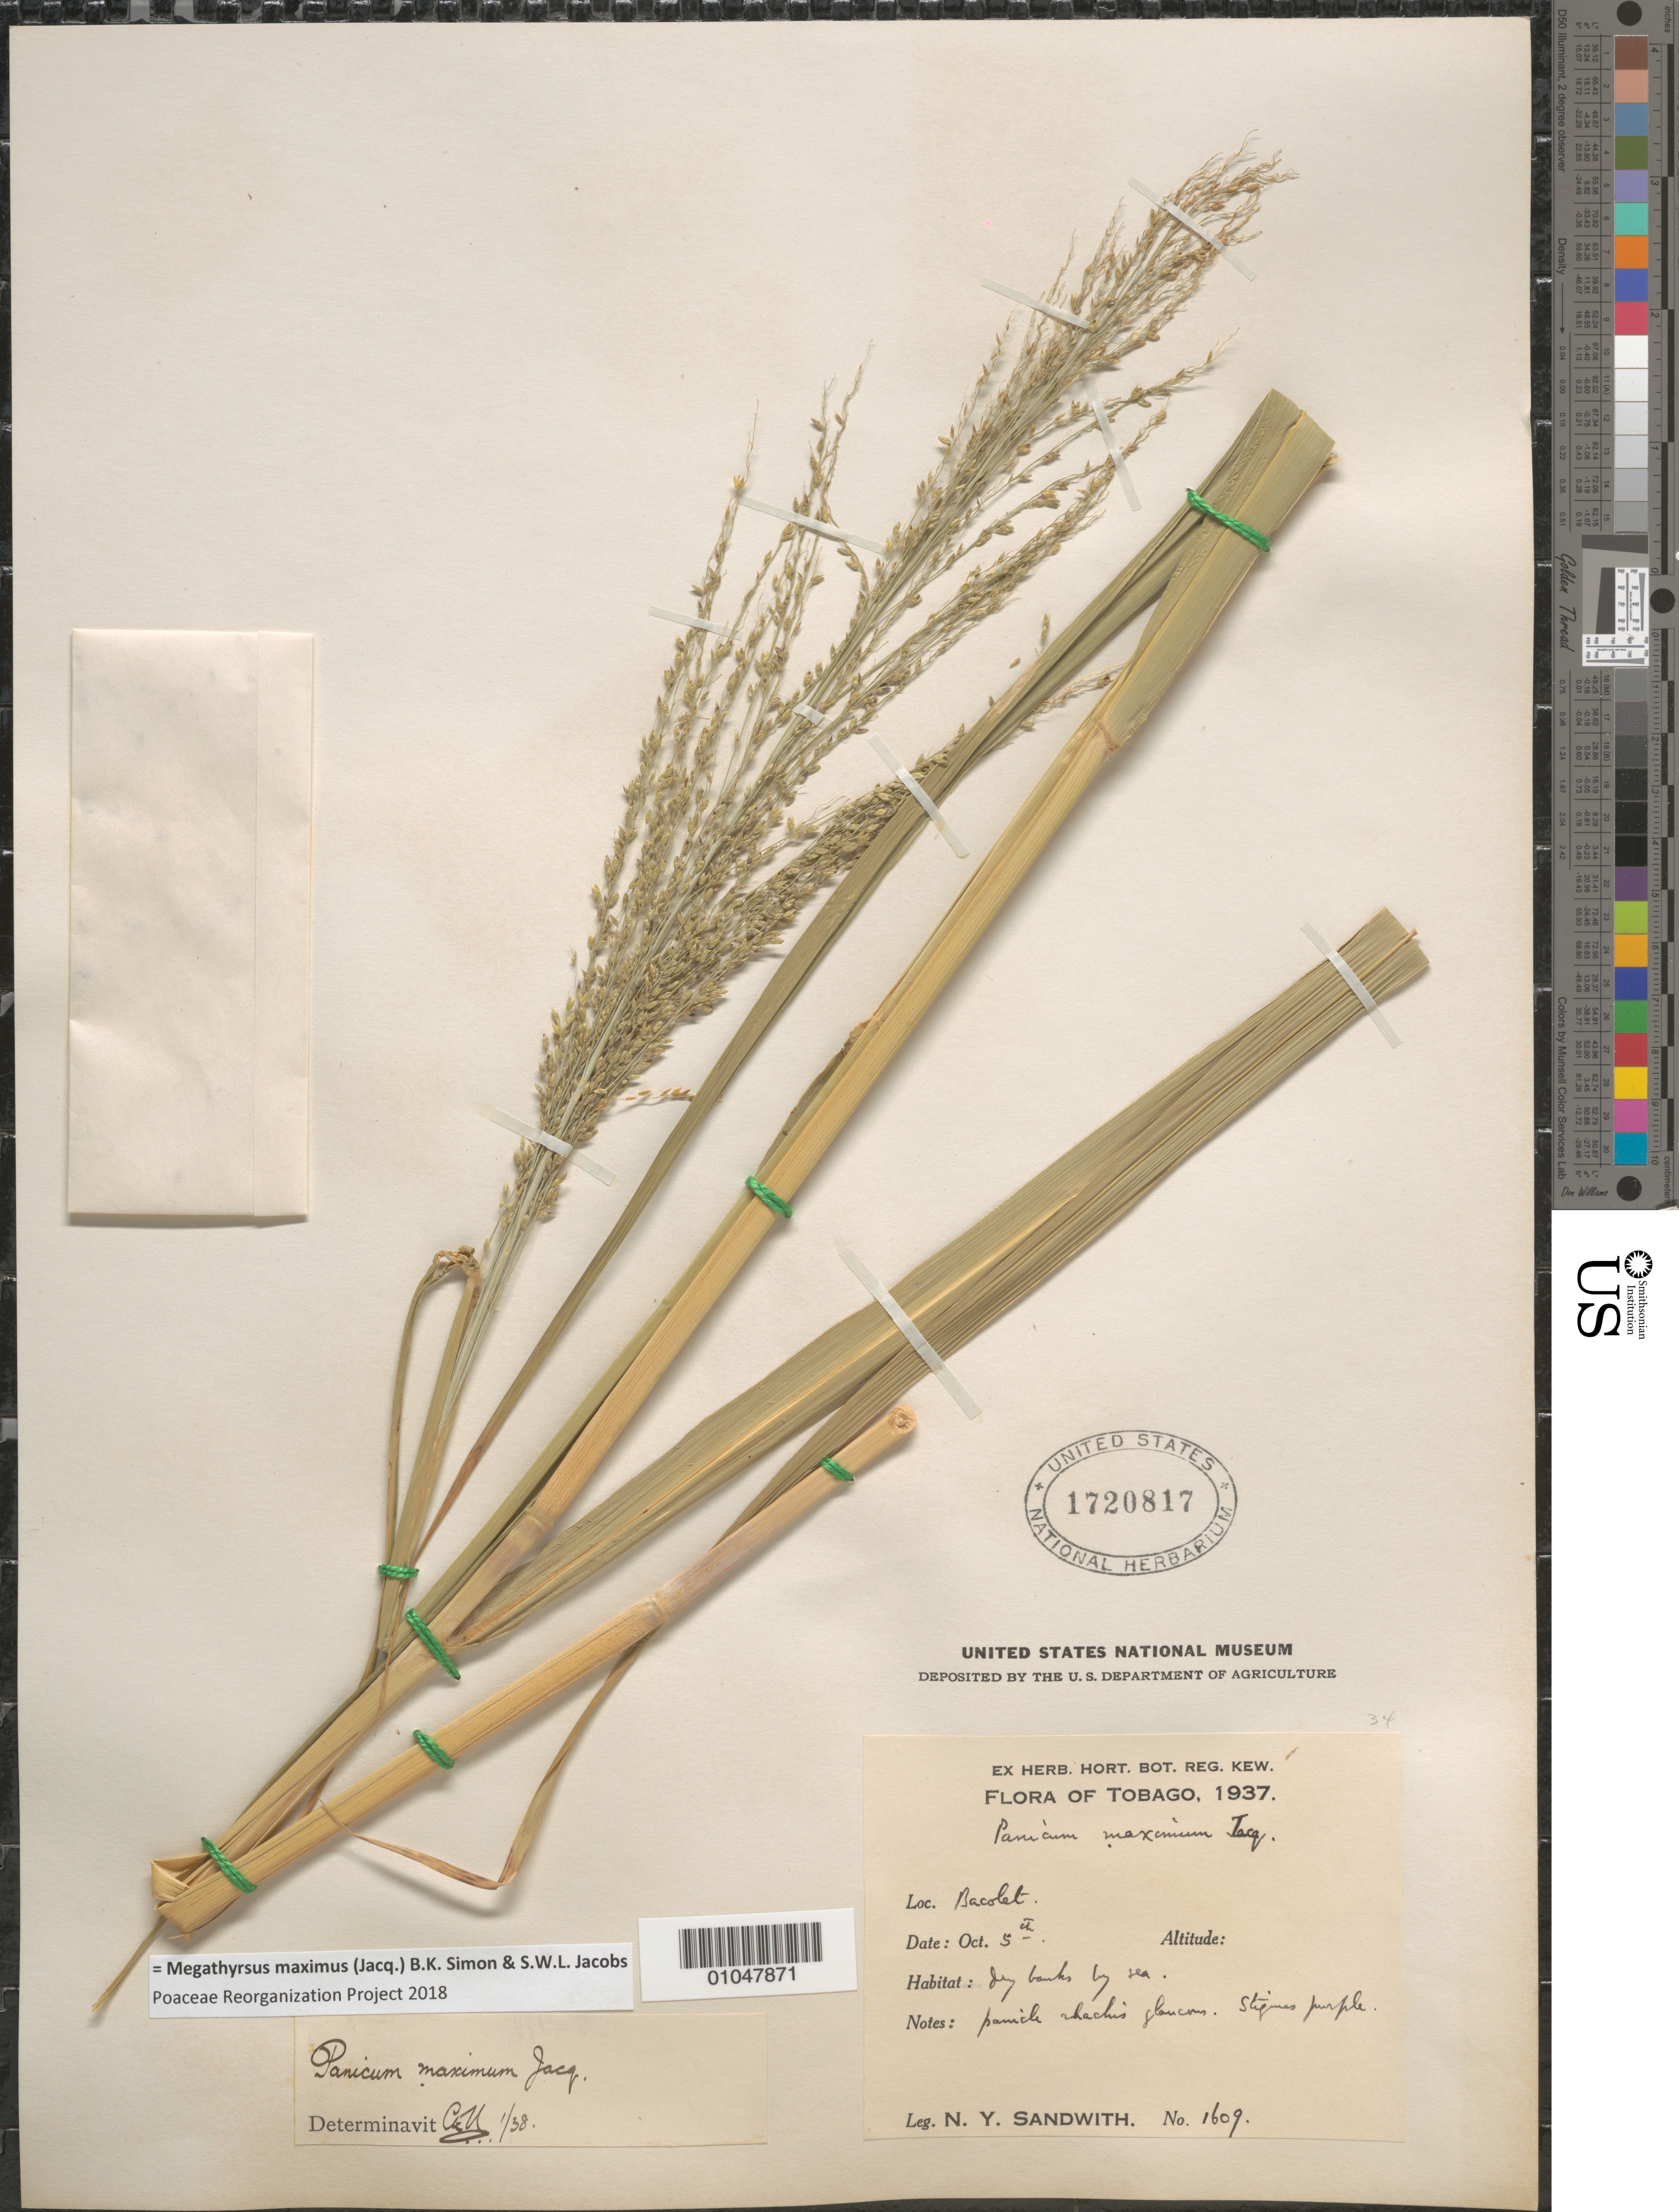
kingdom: Plantae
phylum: Tracheophyta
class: Liliopsida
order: Poales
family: Poaceae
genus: Panicum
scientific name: Panicum maximum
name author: Jacq.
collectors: N. Y. Sandwith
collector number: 1609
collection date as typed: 05 Oct 1937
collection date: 1937-10-05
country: Trinidad and Tobago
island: Tobago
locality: Bacolet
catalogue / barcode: US 1720817